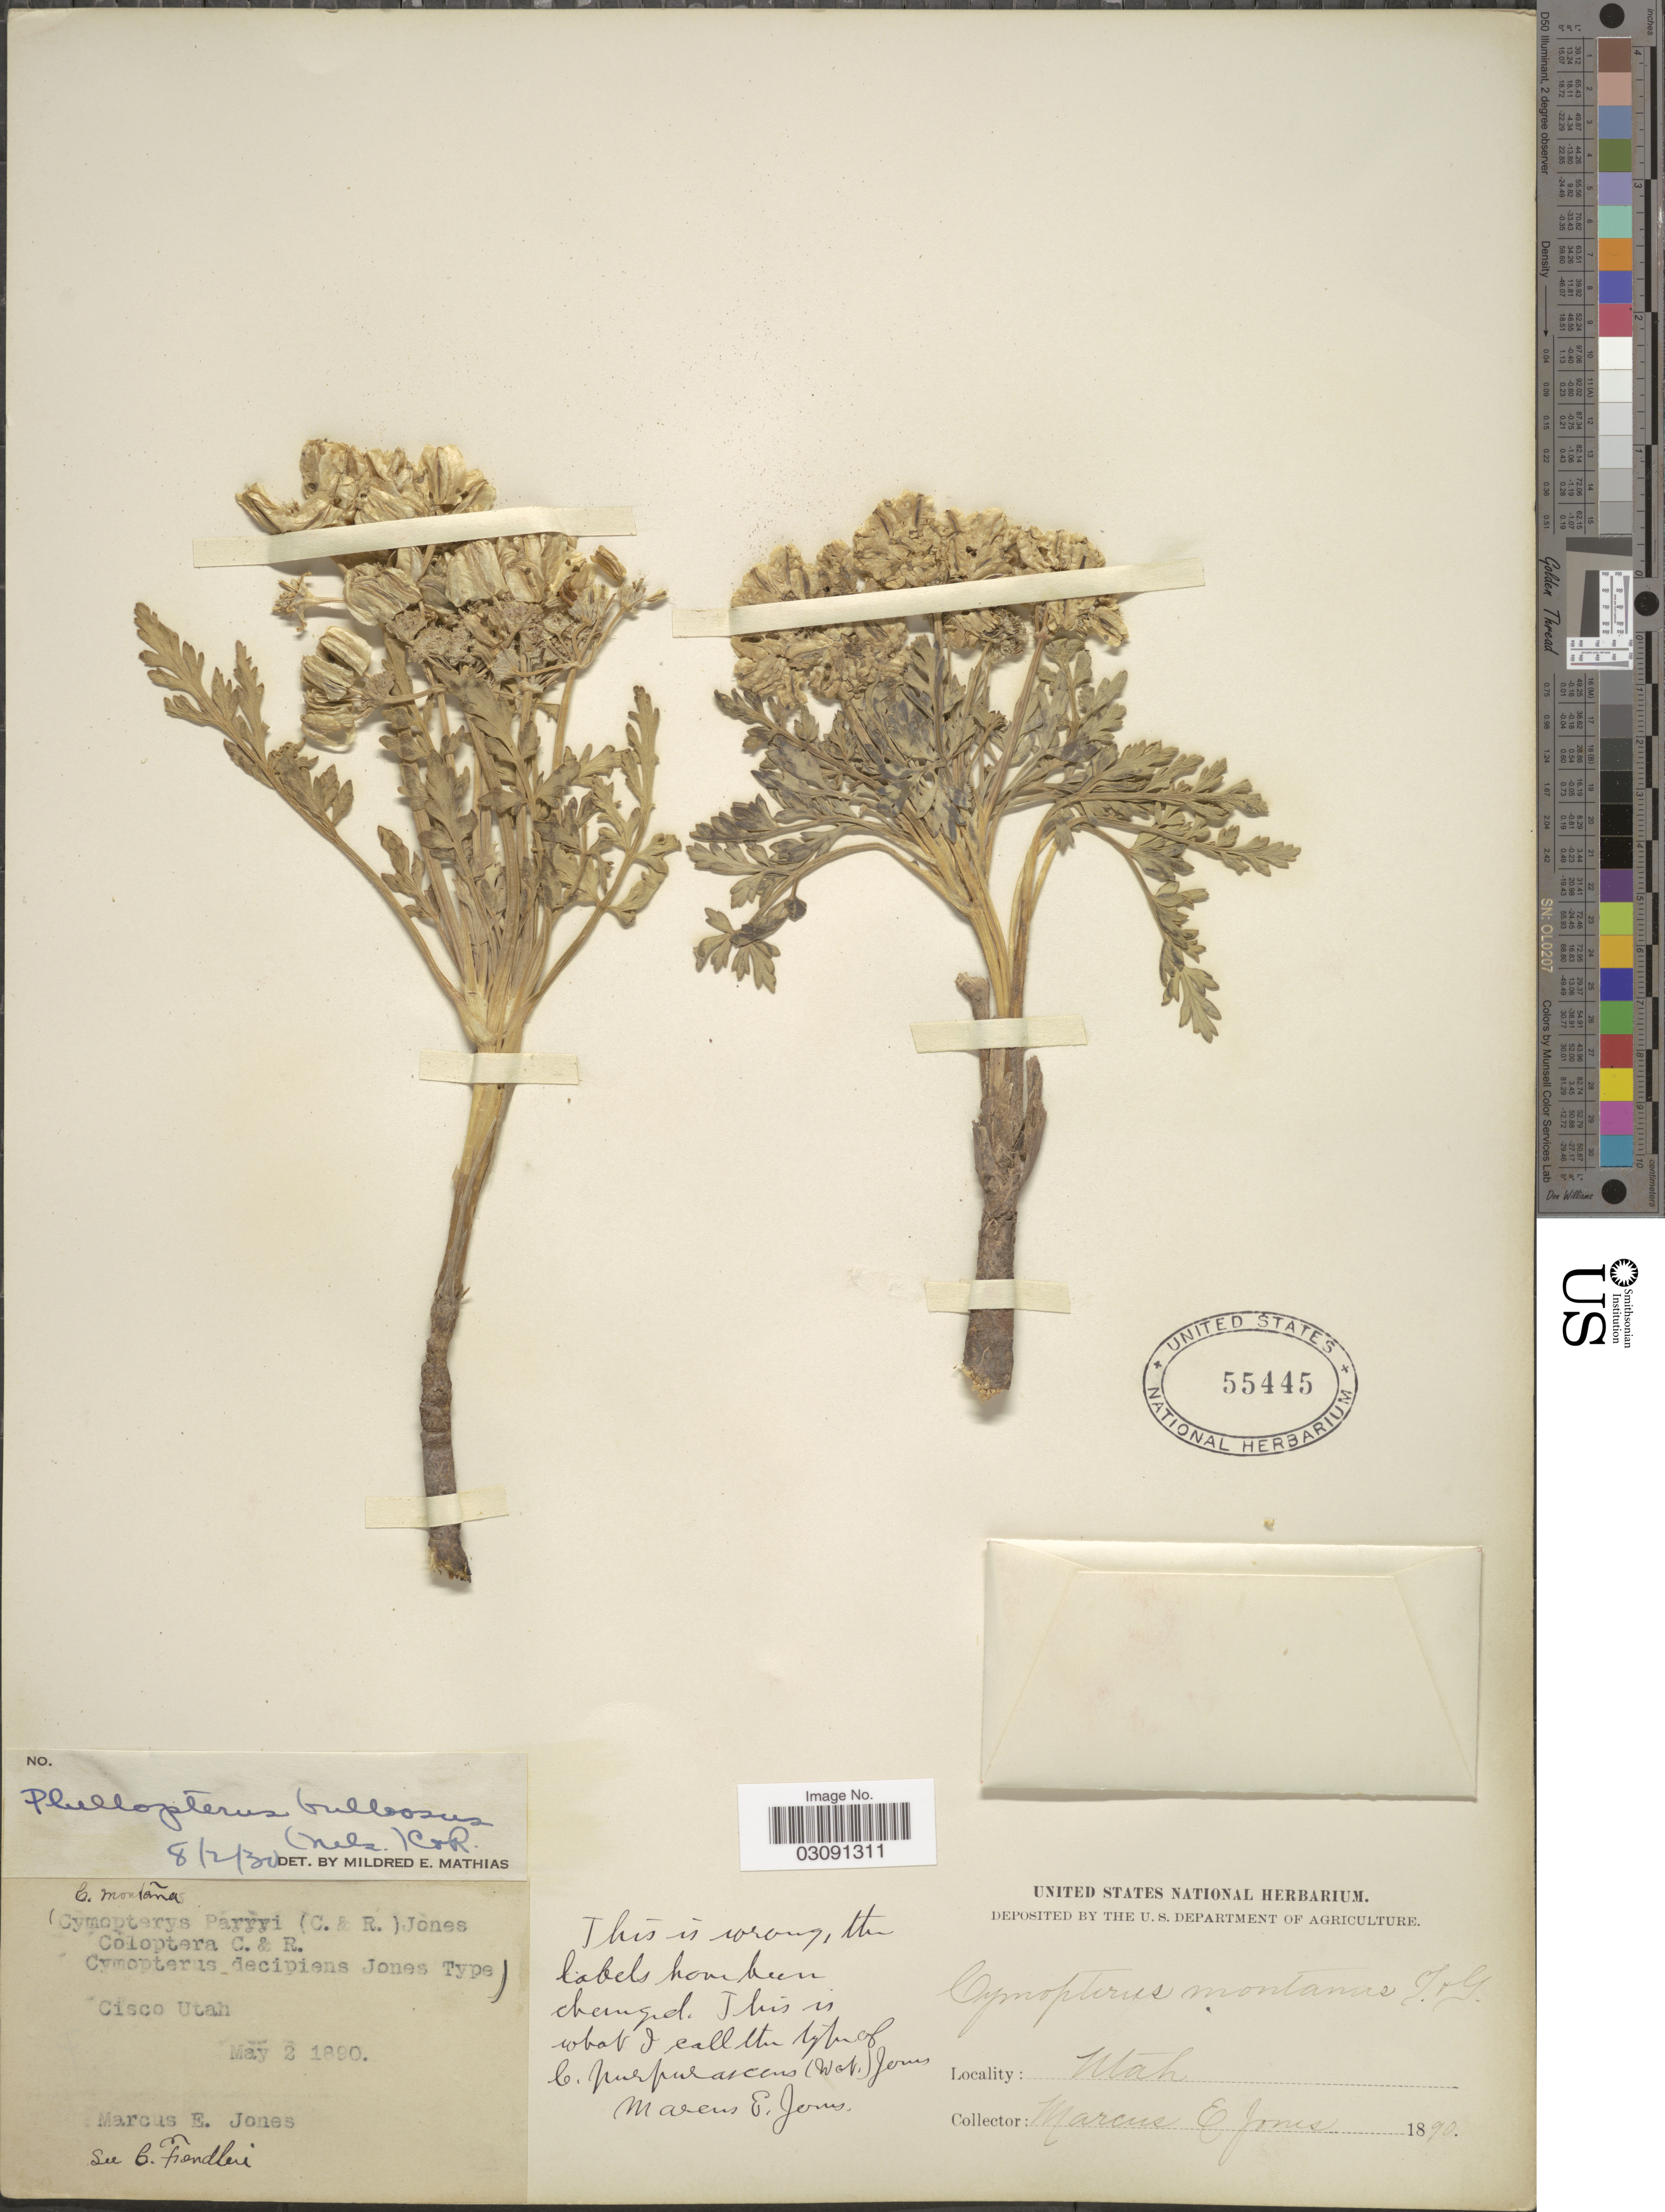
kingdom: Plantae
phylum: Tracheophyta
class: Magnoliopsida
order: Apiales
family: Apiaceae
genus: Cymopterus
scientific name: Cymopterus bulbosus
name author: A. Nelson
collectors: M. E. Jones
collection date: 1890-05-02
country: United States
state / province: Utah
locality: Cisco Utah.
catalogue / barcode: US 55445